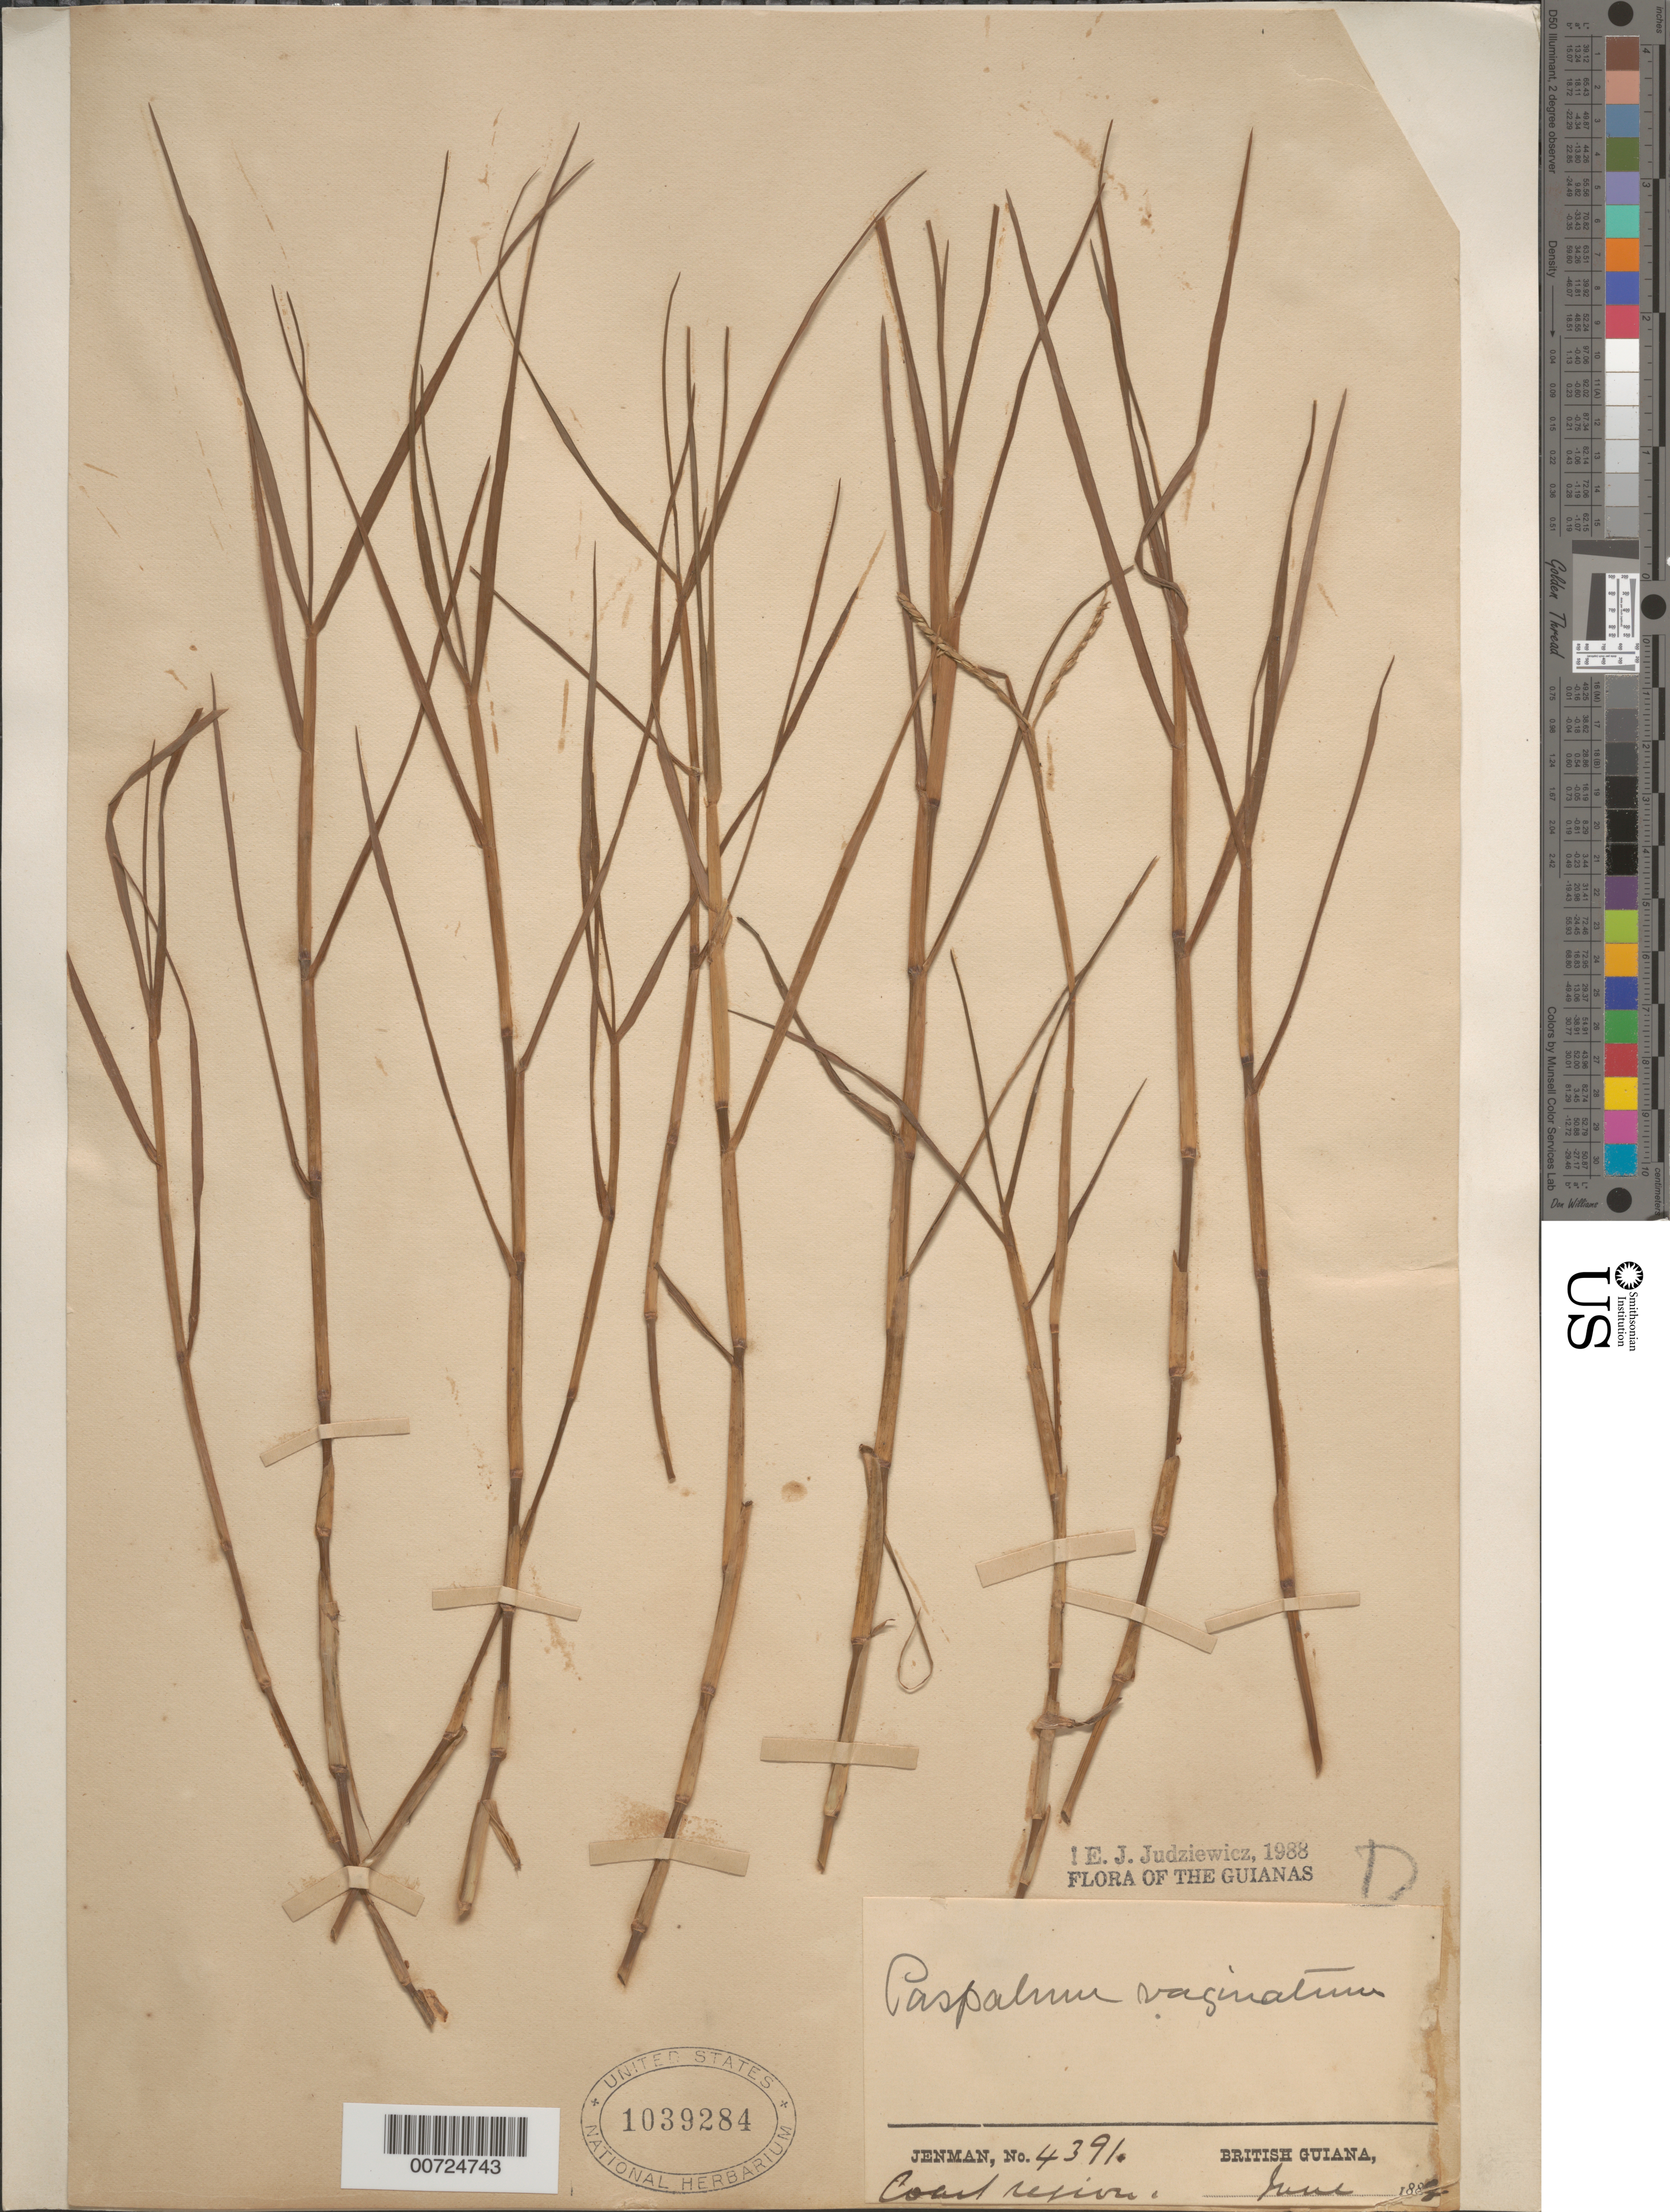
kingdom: Plantae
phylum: Tracheophyta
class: Liliopsida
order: Poales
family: Poaceae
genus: Paspalum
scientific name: Paspalum vaginatum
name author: Sw.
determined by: Judziewicz, E. J.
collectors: G. S. Jenman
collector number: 4391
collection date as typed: June 1888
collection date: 1888-06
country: Guyana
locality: Coast Region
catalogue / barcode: US 1039284